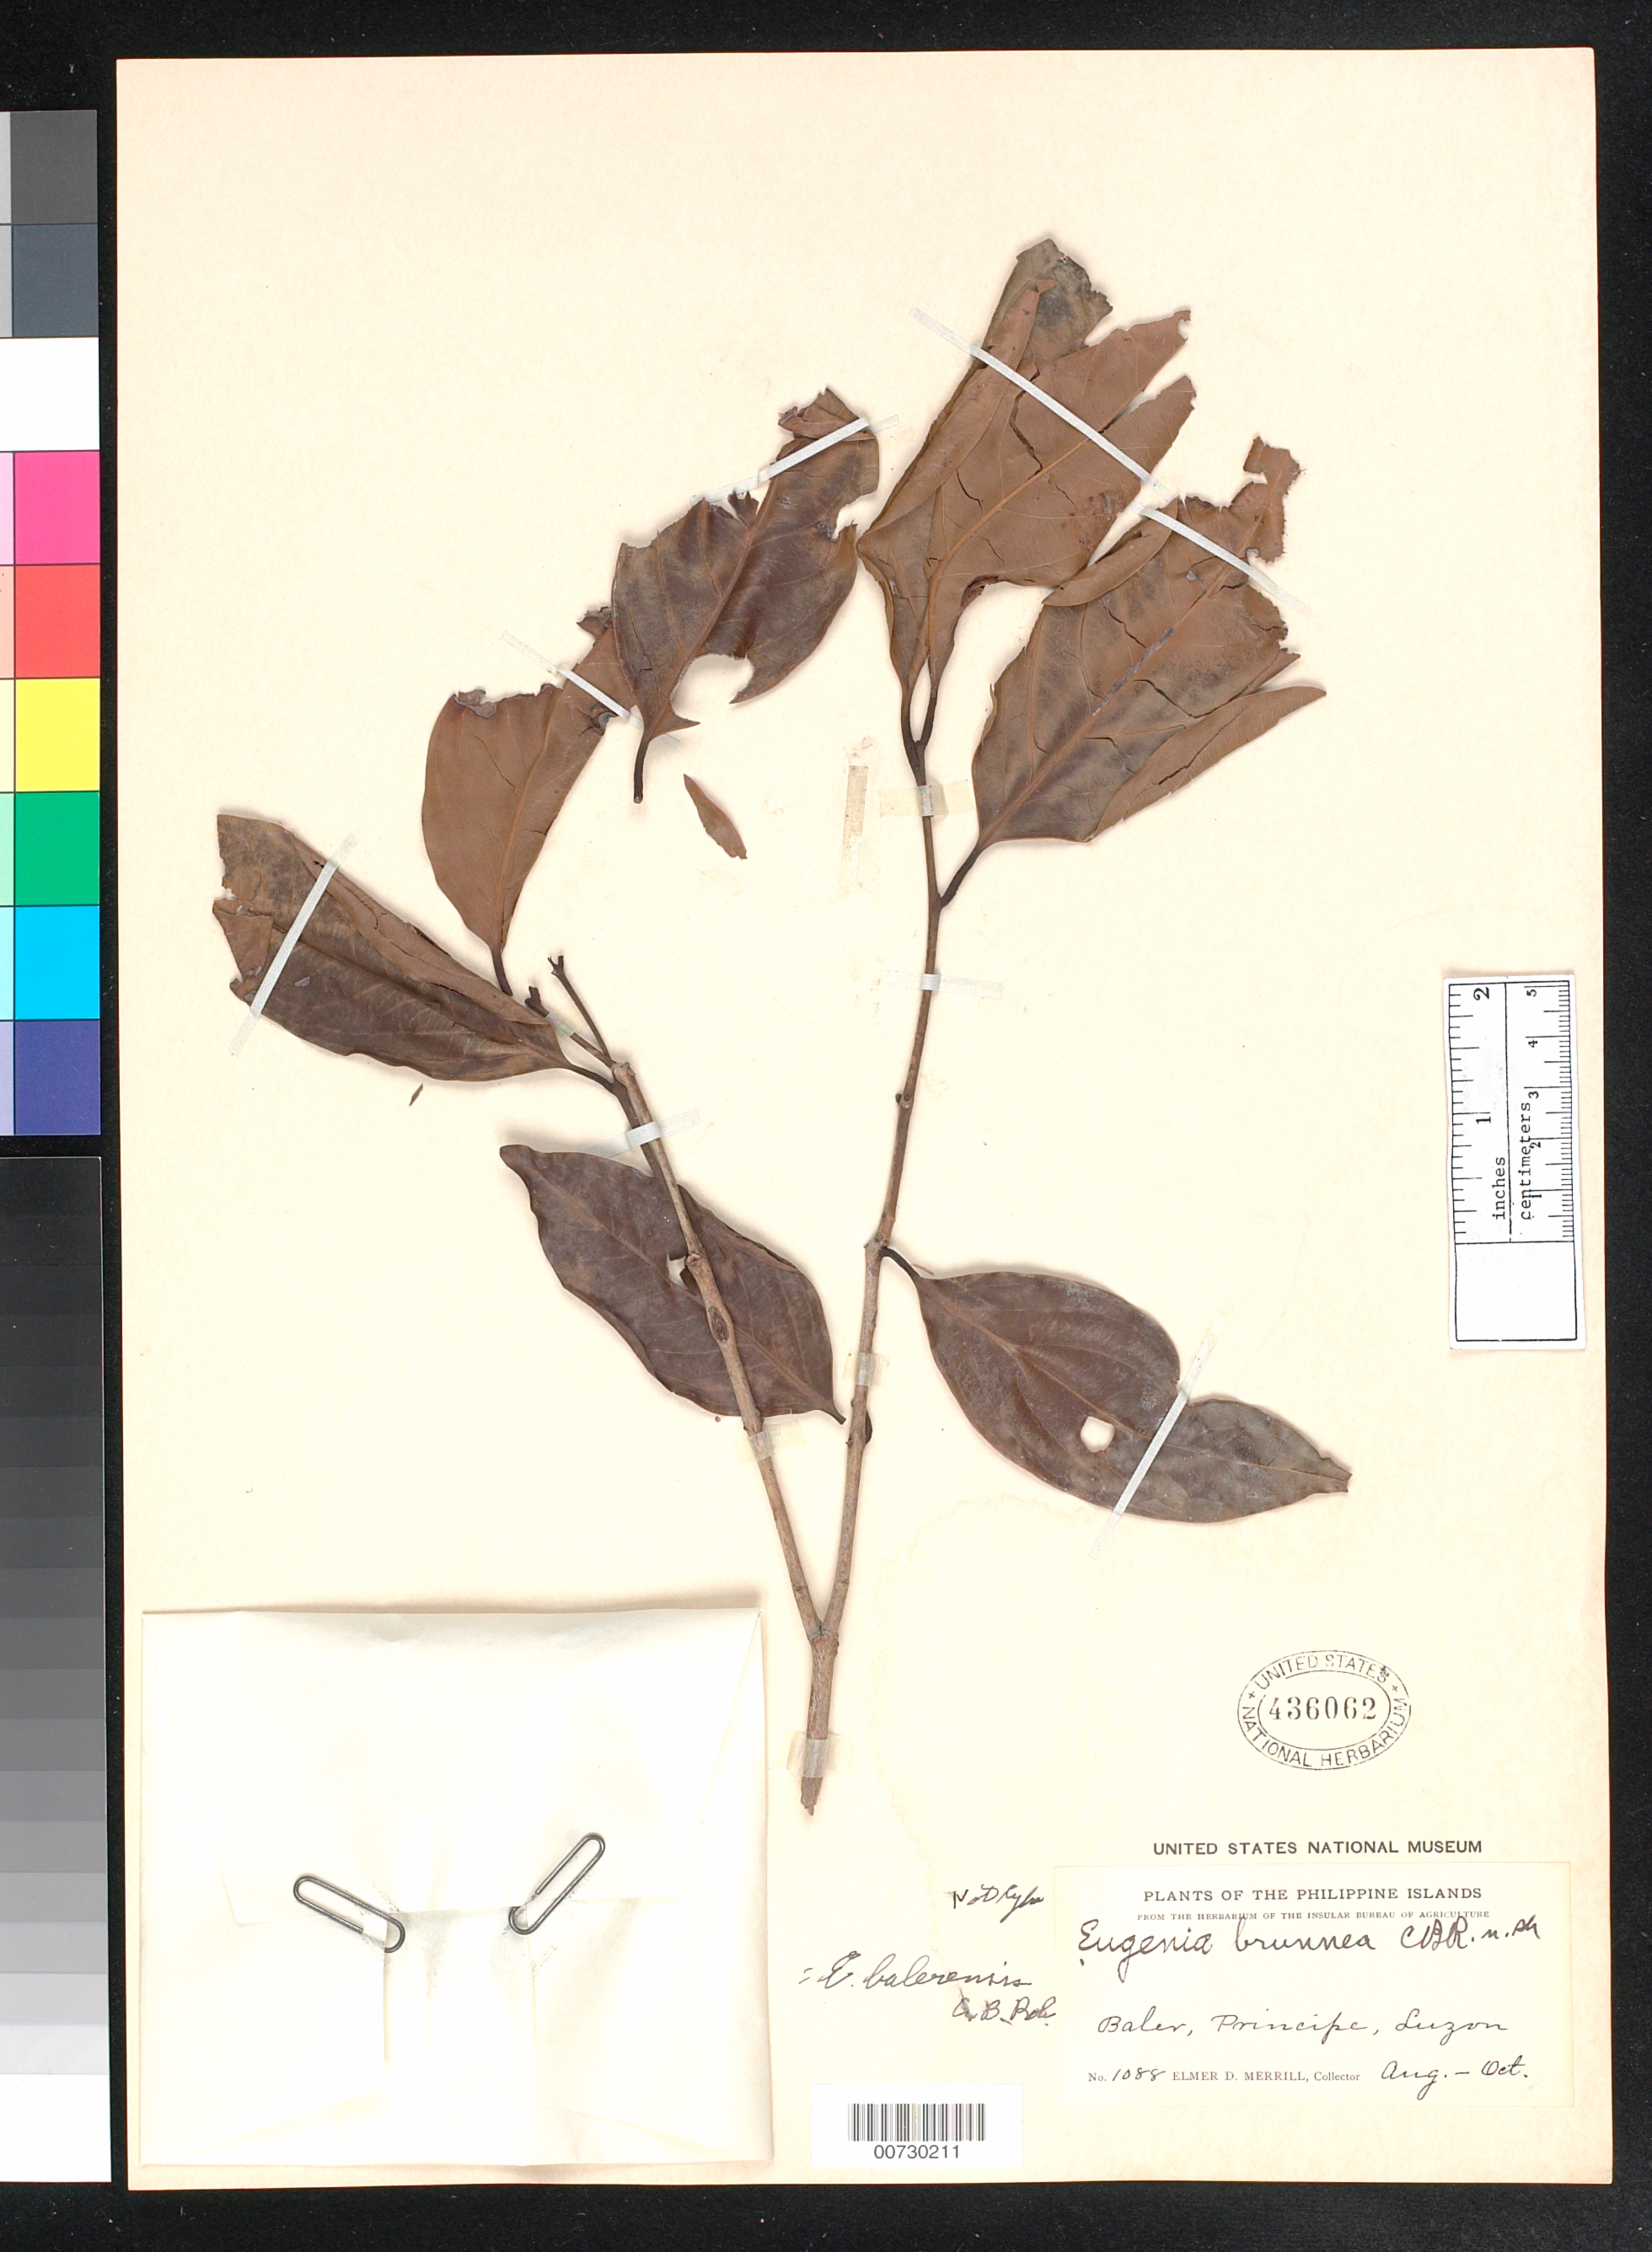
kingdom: Plantae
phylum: Tracheophyta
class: Magnoliopsida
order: Myrtales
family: Myrtaceae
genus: Syzygium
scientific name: Syzygium balerense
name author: (C.B. Rob.) Merr.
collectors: E. D. Merrill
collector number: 1088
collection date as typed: Aug ---- to -- Oct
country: Philippines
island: Luzon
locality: Baler, principe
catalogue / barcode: US 436062